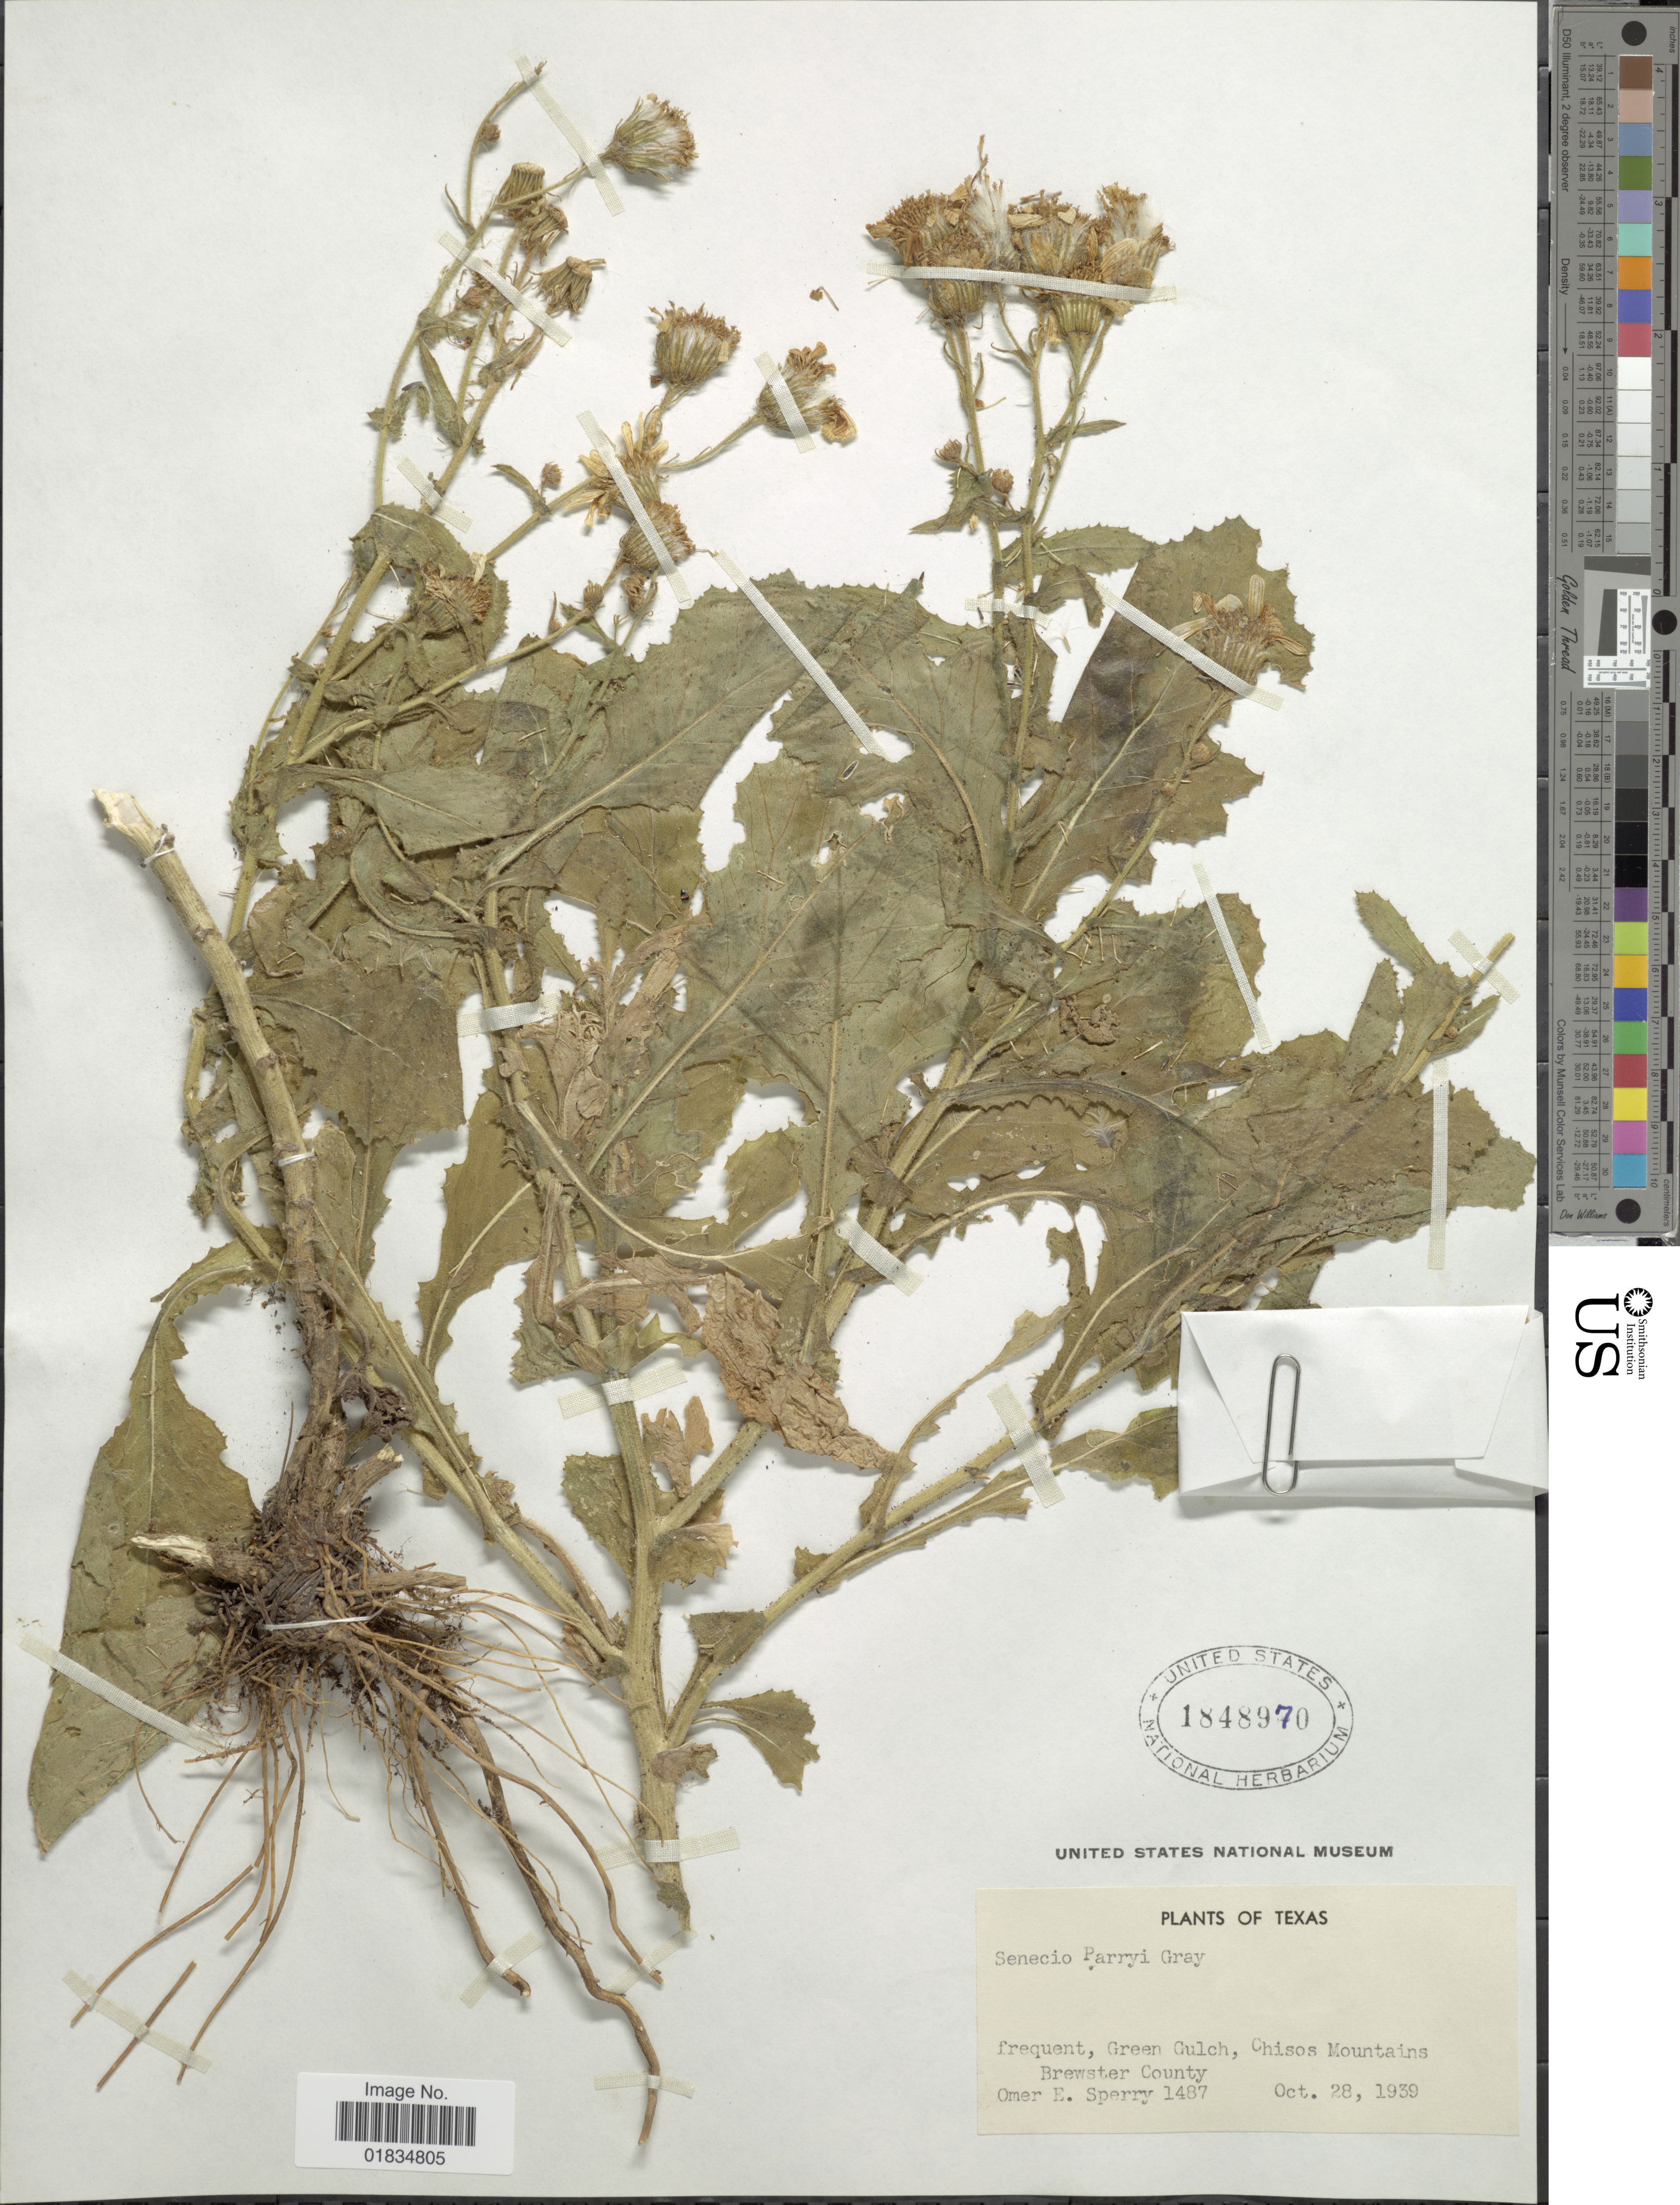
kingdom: Plantae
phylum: Tracheophyta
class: Magnoliopsida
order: Asterales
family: Asteraceae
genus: Senecio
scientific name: Senecio parryi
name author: A. Gray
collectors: O. E. Sperry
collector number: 1487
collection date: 1939-10-28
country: United States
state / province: Texas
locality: Green Gulch, Chisos Mountains, Brewster County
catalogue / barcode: US 1848970